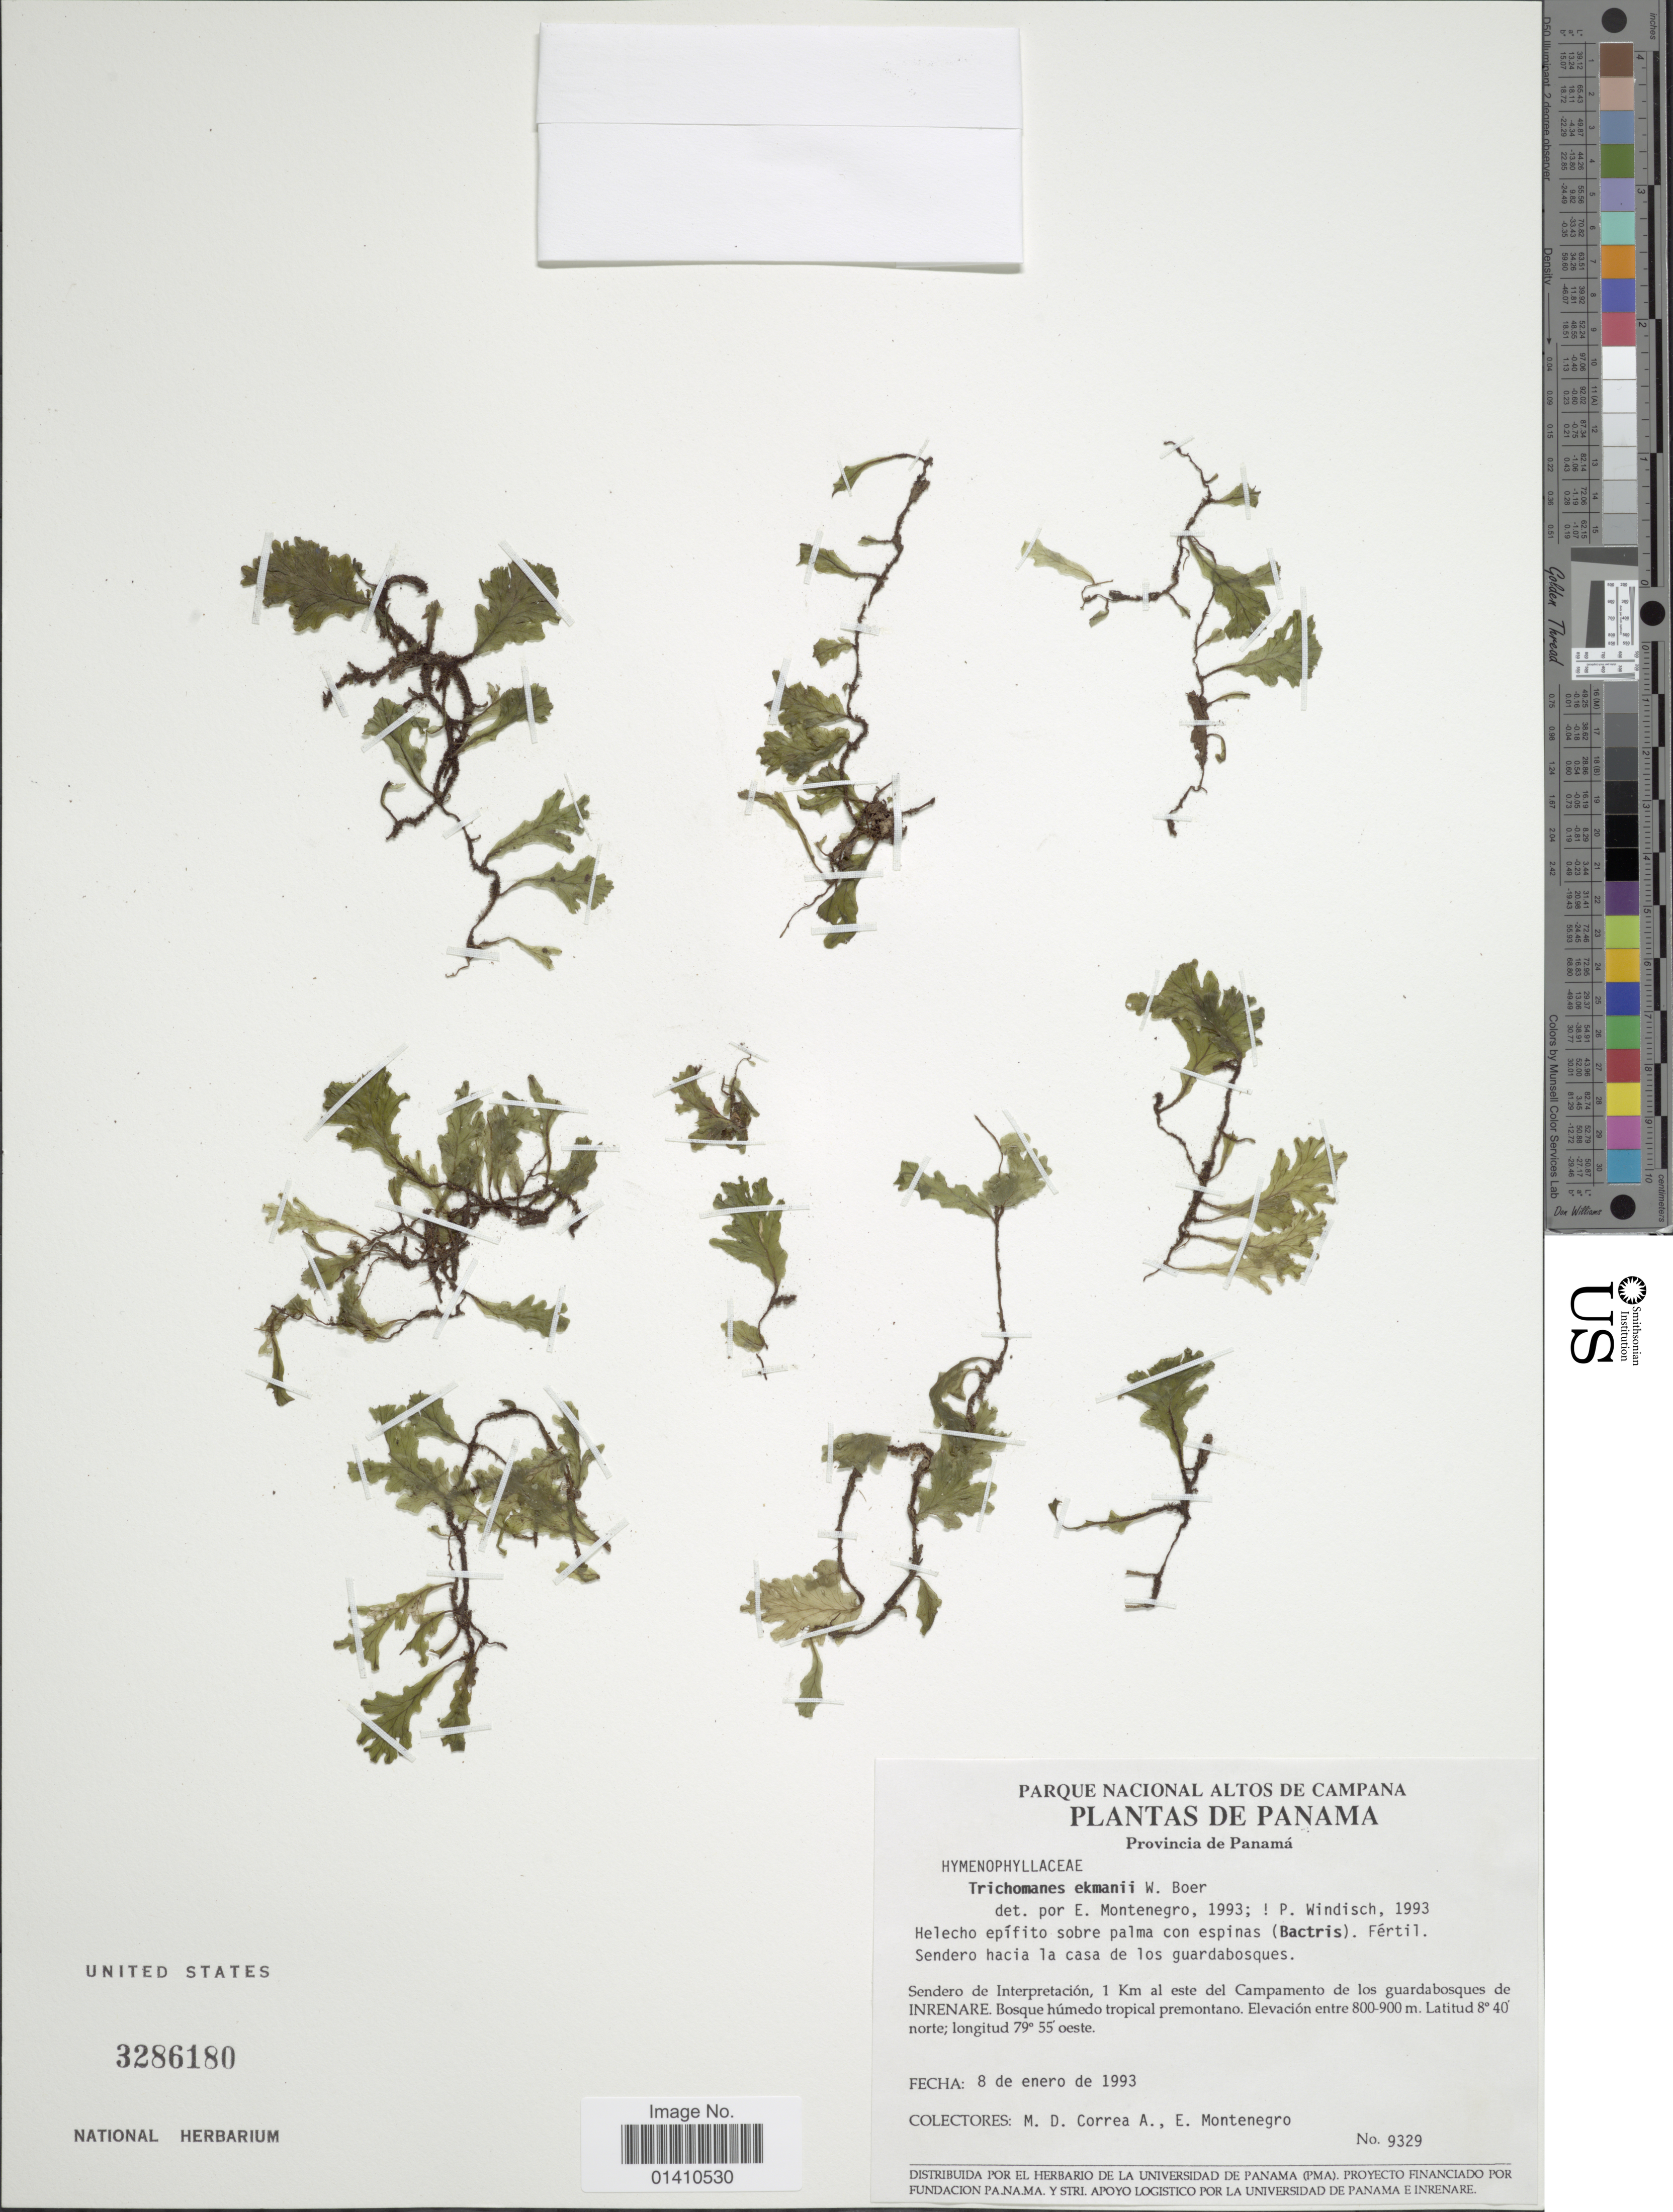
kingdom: Plantae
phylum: Tracheophyta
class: Polypodiopsida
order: Hymenophyllales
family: Hymenophyllaceae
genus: Didymoglossum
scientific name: Didymoglossum ekmanii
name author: (Wess. Boer) Ebihara & Dubuisson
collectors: M. D. Corrêa-A. & E. Montenegro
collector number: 9329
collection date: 1993-01-08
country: Panama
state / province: Panamá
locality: Sendero de Interpretacion, 1 km al este del Campamento de los guardabosques de Inrenare. Bosque humedo tropical premontano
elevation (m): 800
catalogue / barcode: US 3286180